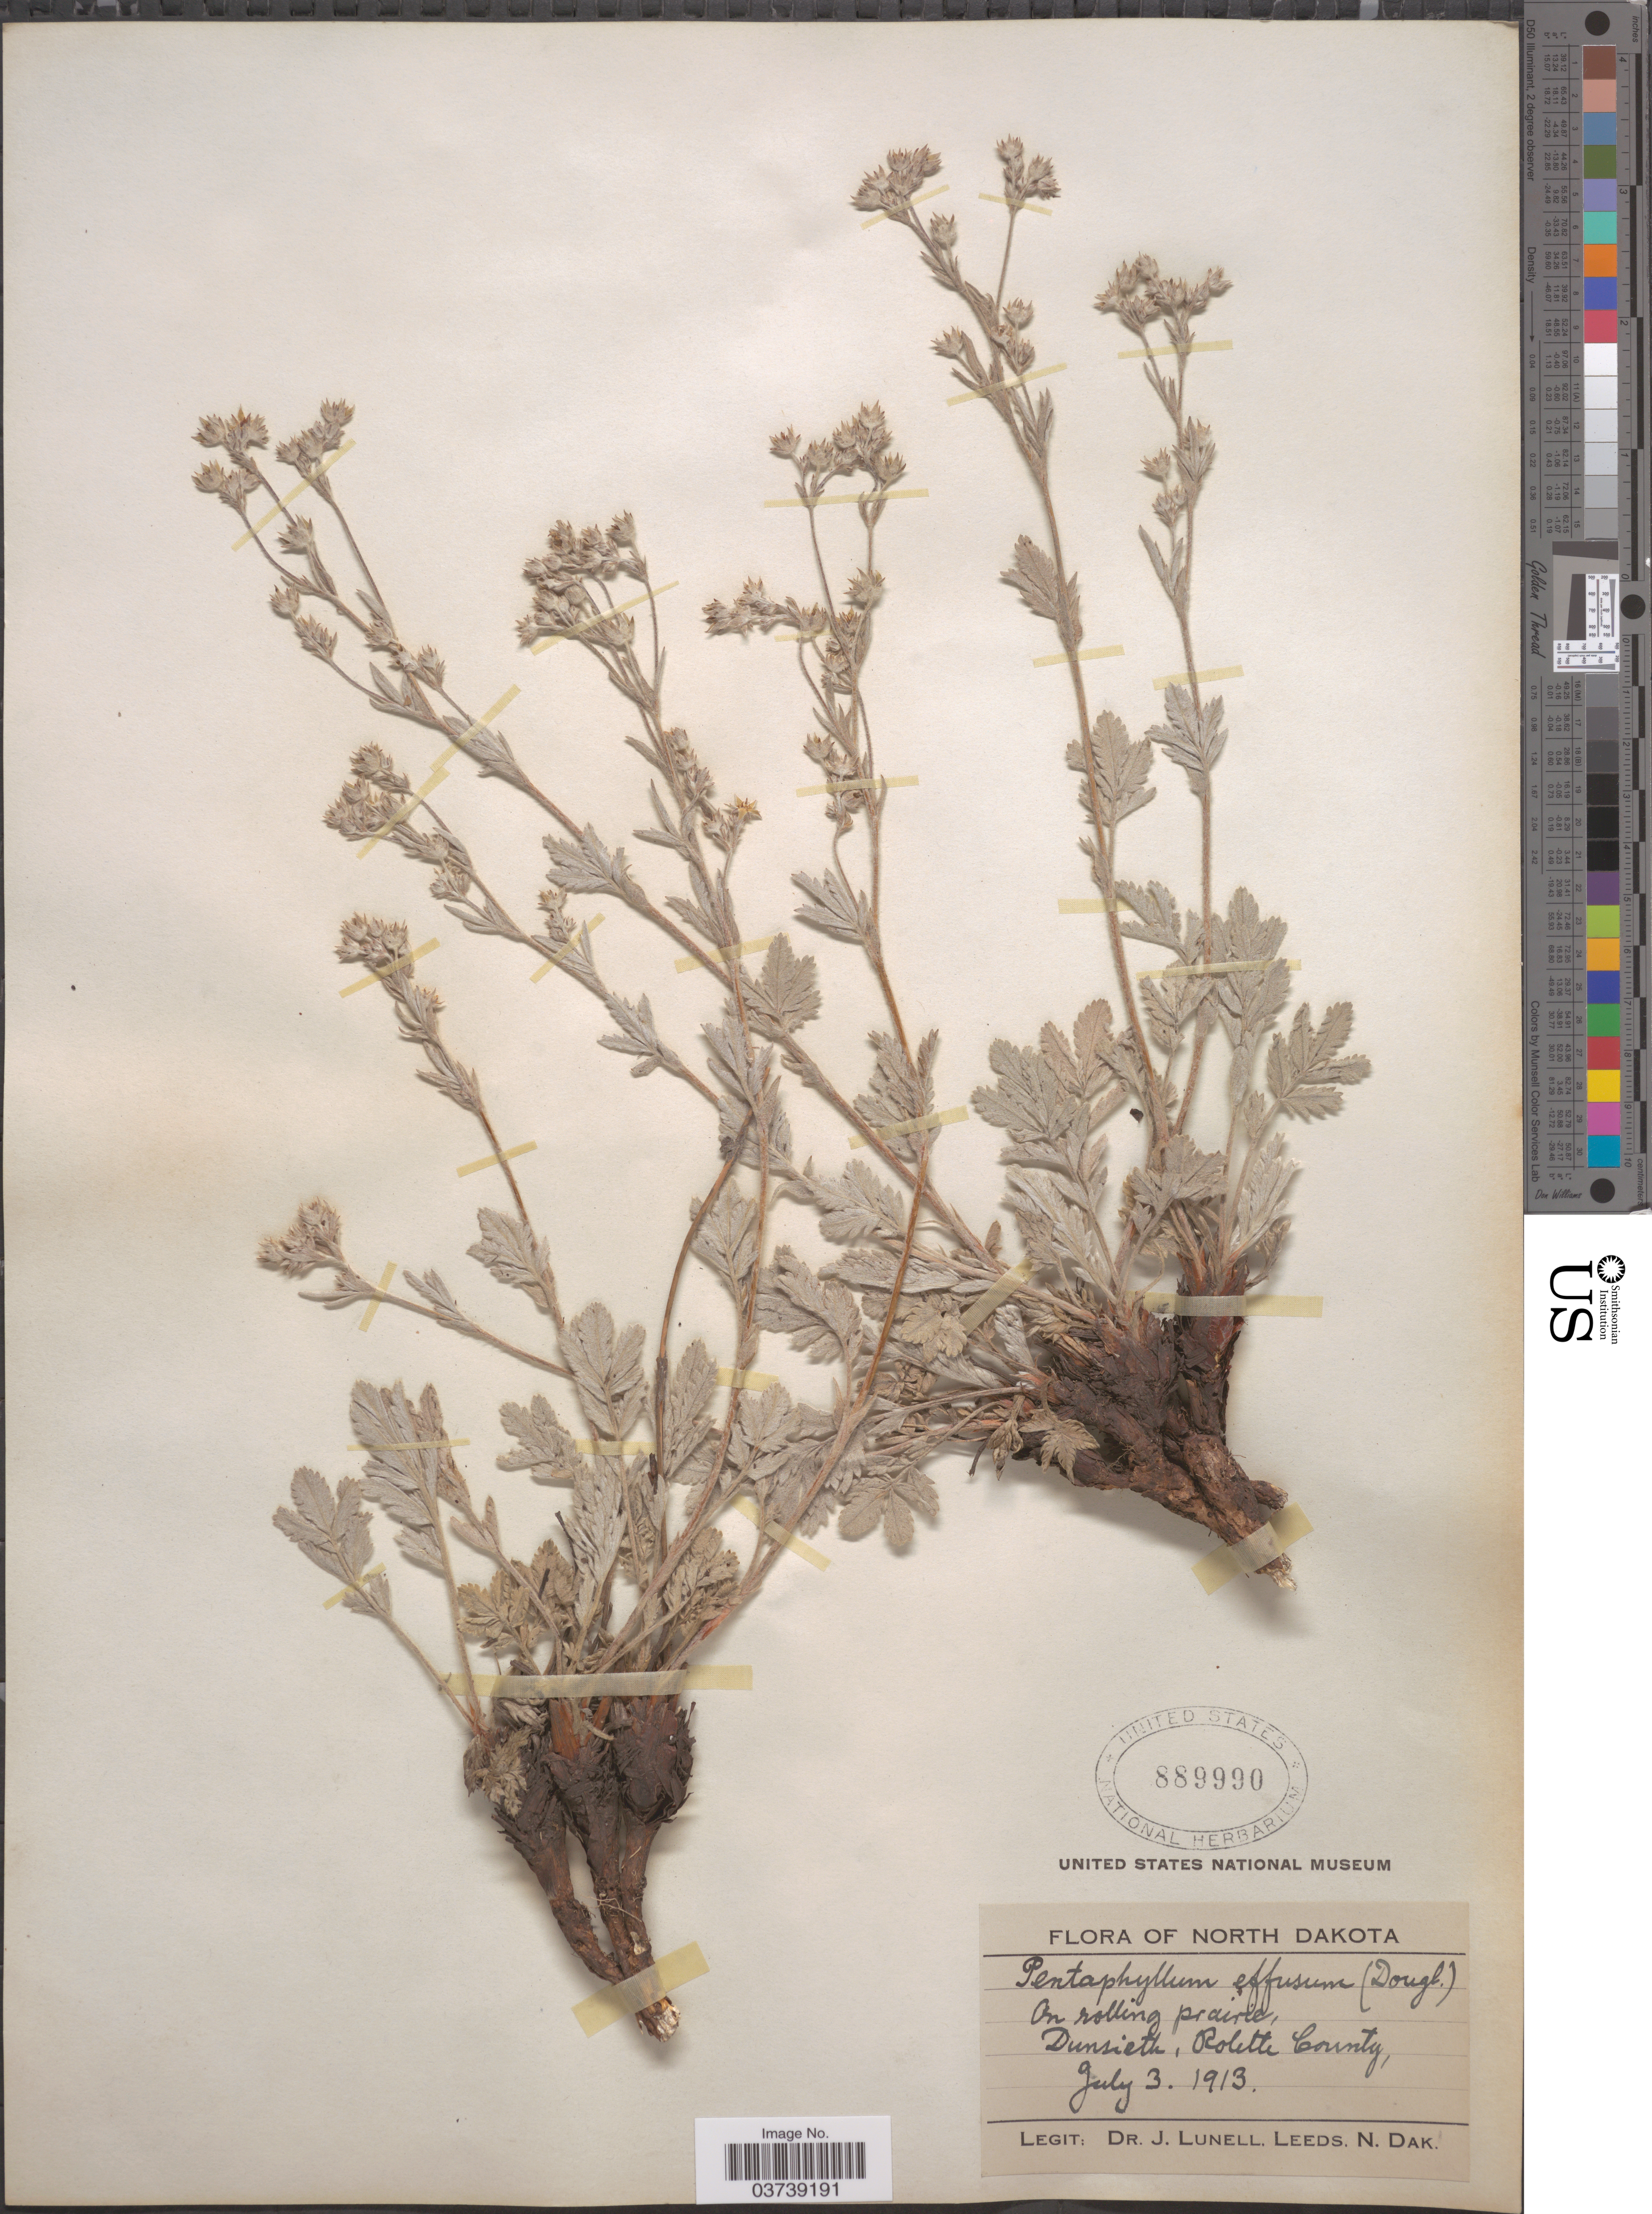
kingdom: Plantae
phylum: Tracheophyta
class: Magnoliopsida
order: Rosales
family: Rosaceae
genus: Potentilla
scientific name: Potentilla effusa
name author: Douglas ex Lehm.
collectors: J. Lunell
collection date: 1913-07-03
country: United States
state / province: North Dakota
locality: Dunsieth, Rolette County.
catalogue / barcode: US 889990